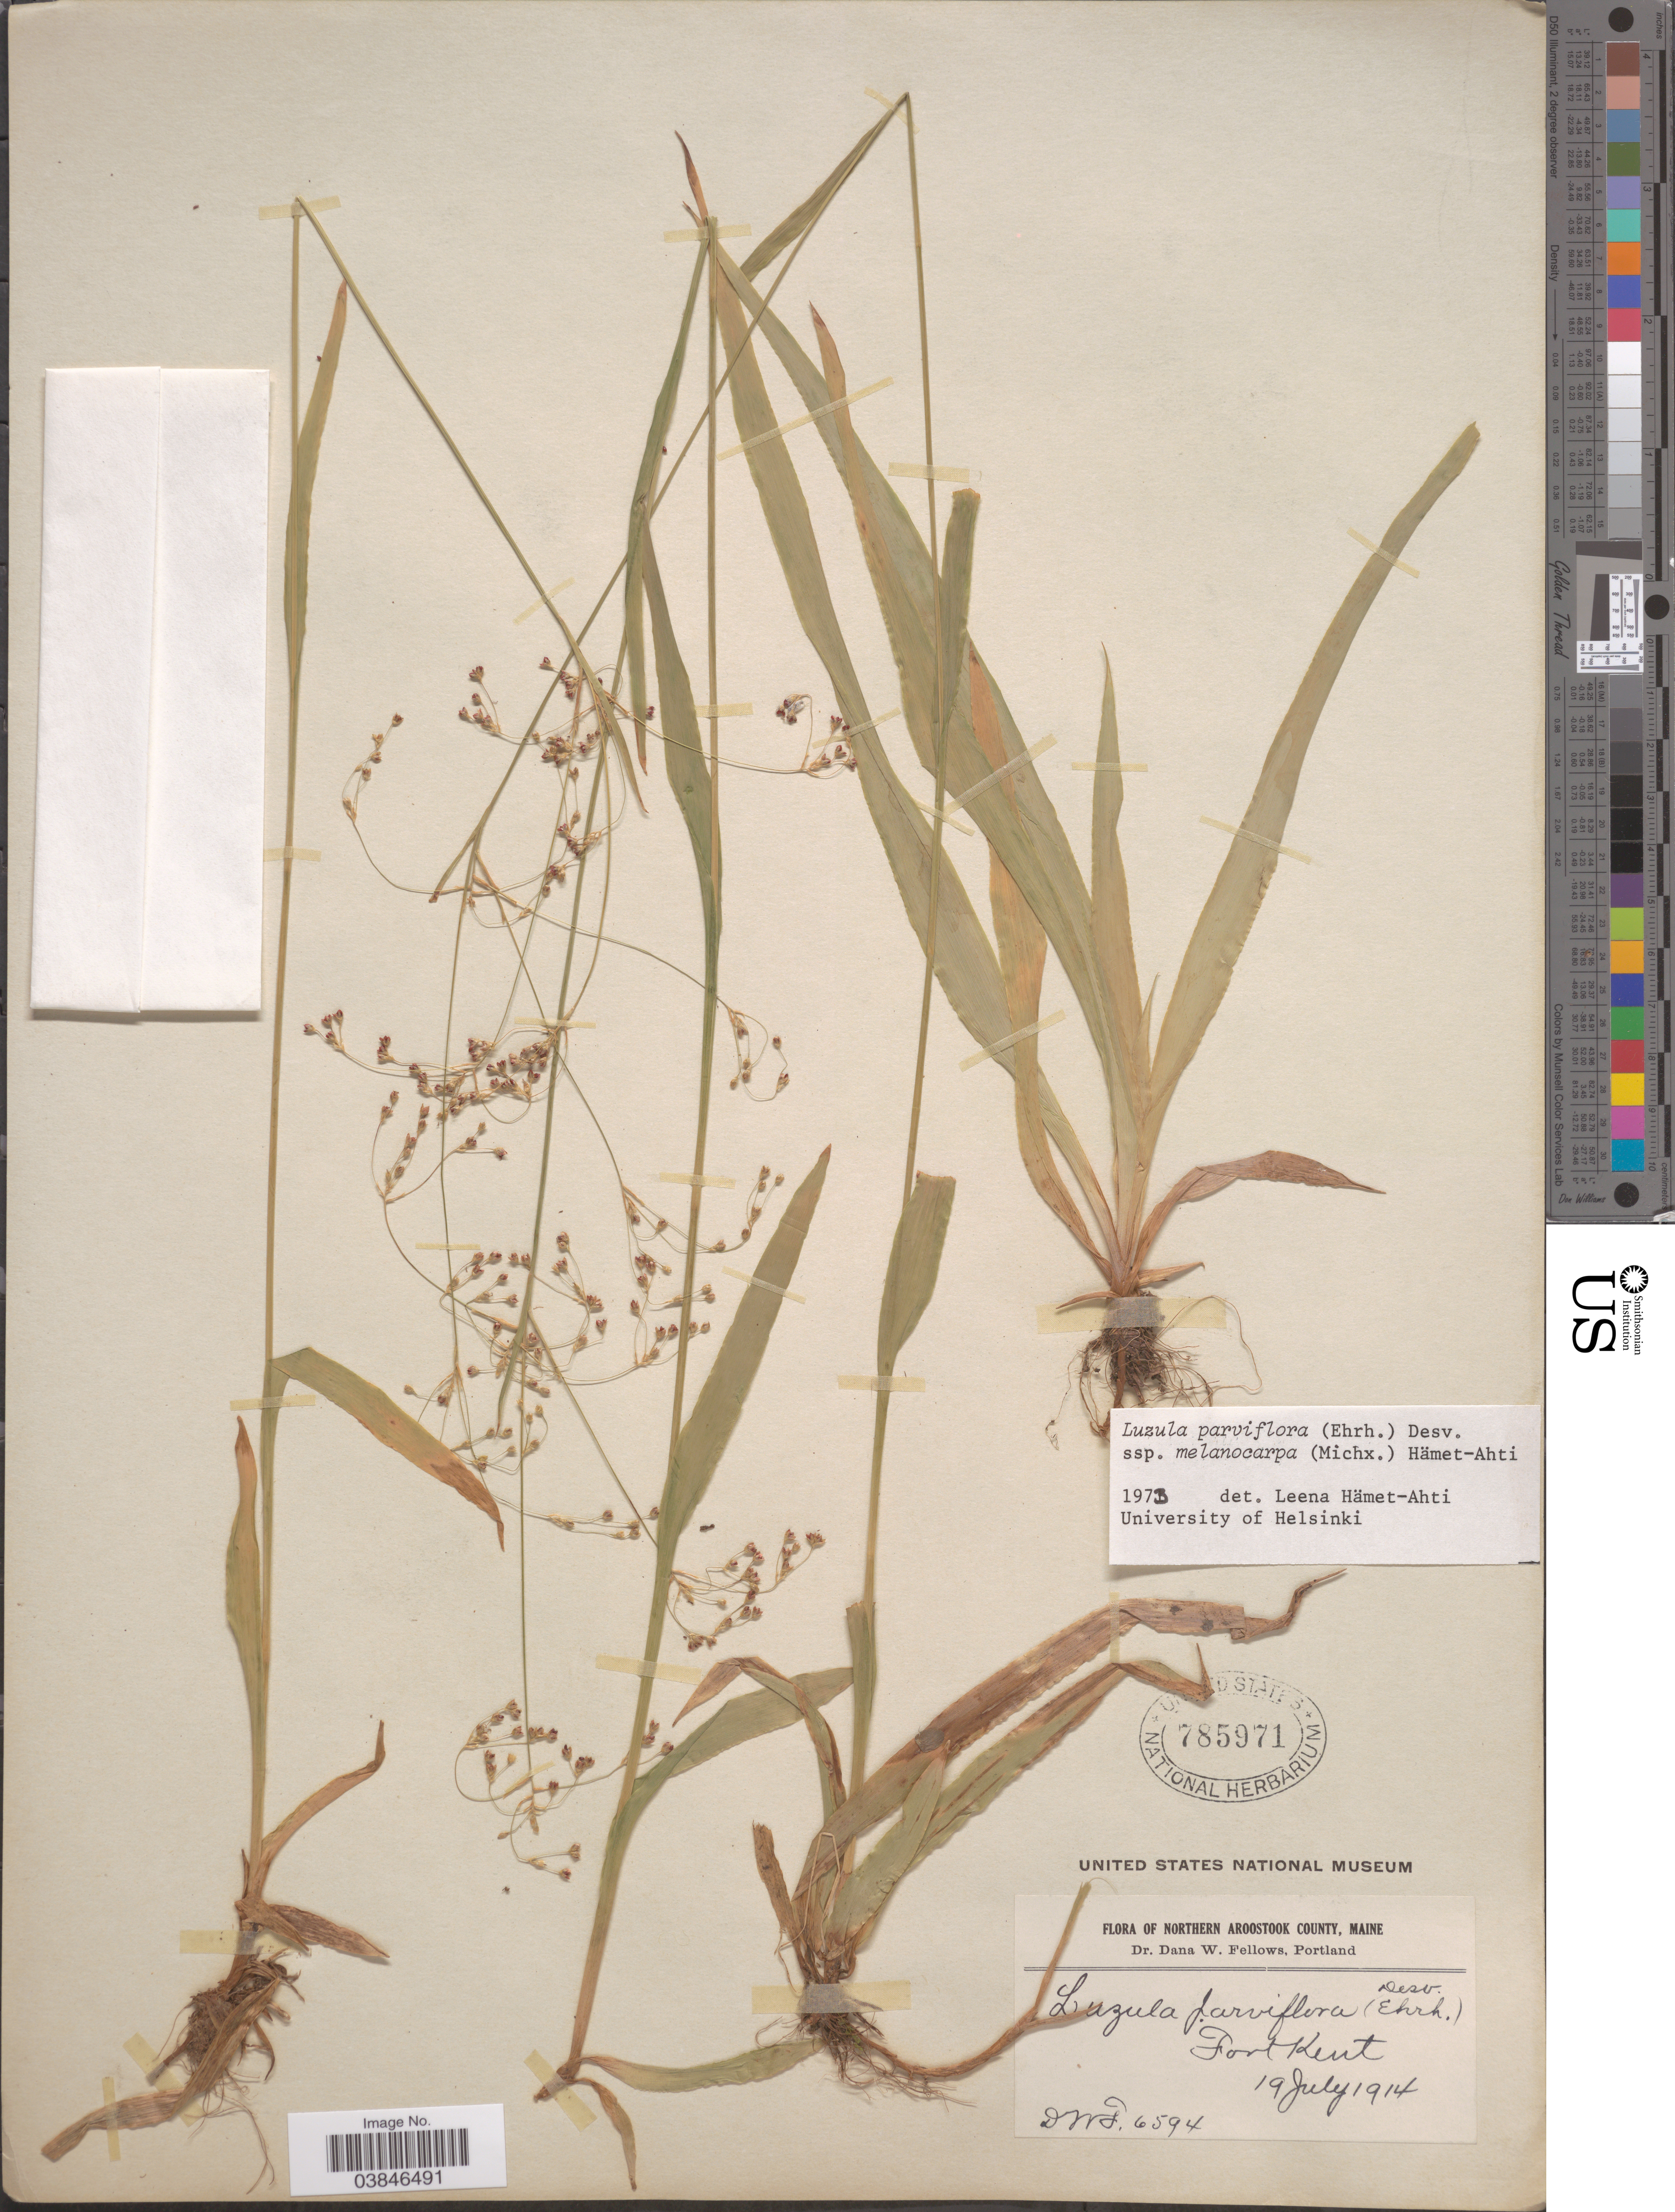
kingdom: Plantae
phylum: Tracheophyta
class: Liliopsida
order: Poales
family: Juncaceae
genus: Luzula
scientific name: Luzula parviflora subsp. melanocarpa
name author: Desv.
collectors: D. W. Fellows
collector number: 6594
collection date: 1914-07-19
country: United States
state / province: Maine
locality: Northern Aroostook County. Fort Kent.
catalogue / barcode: US 785971